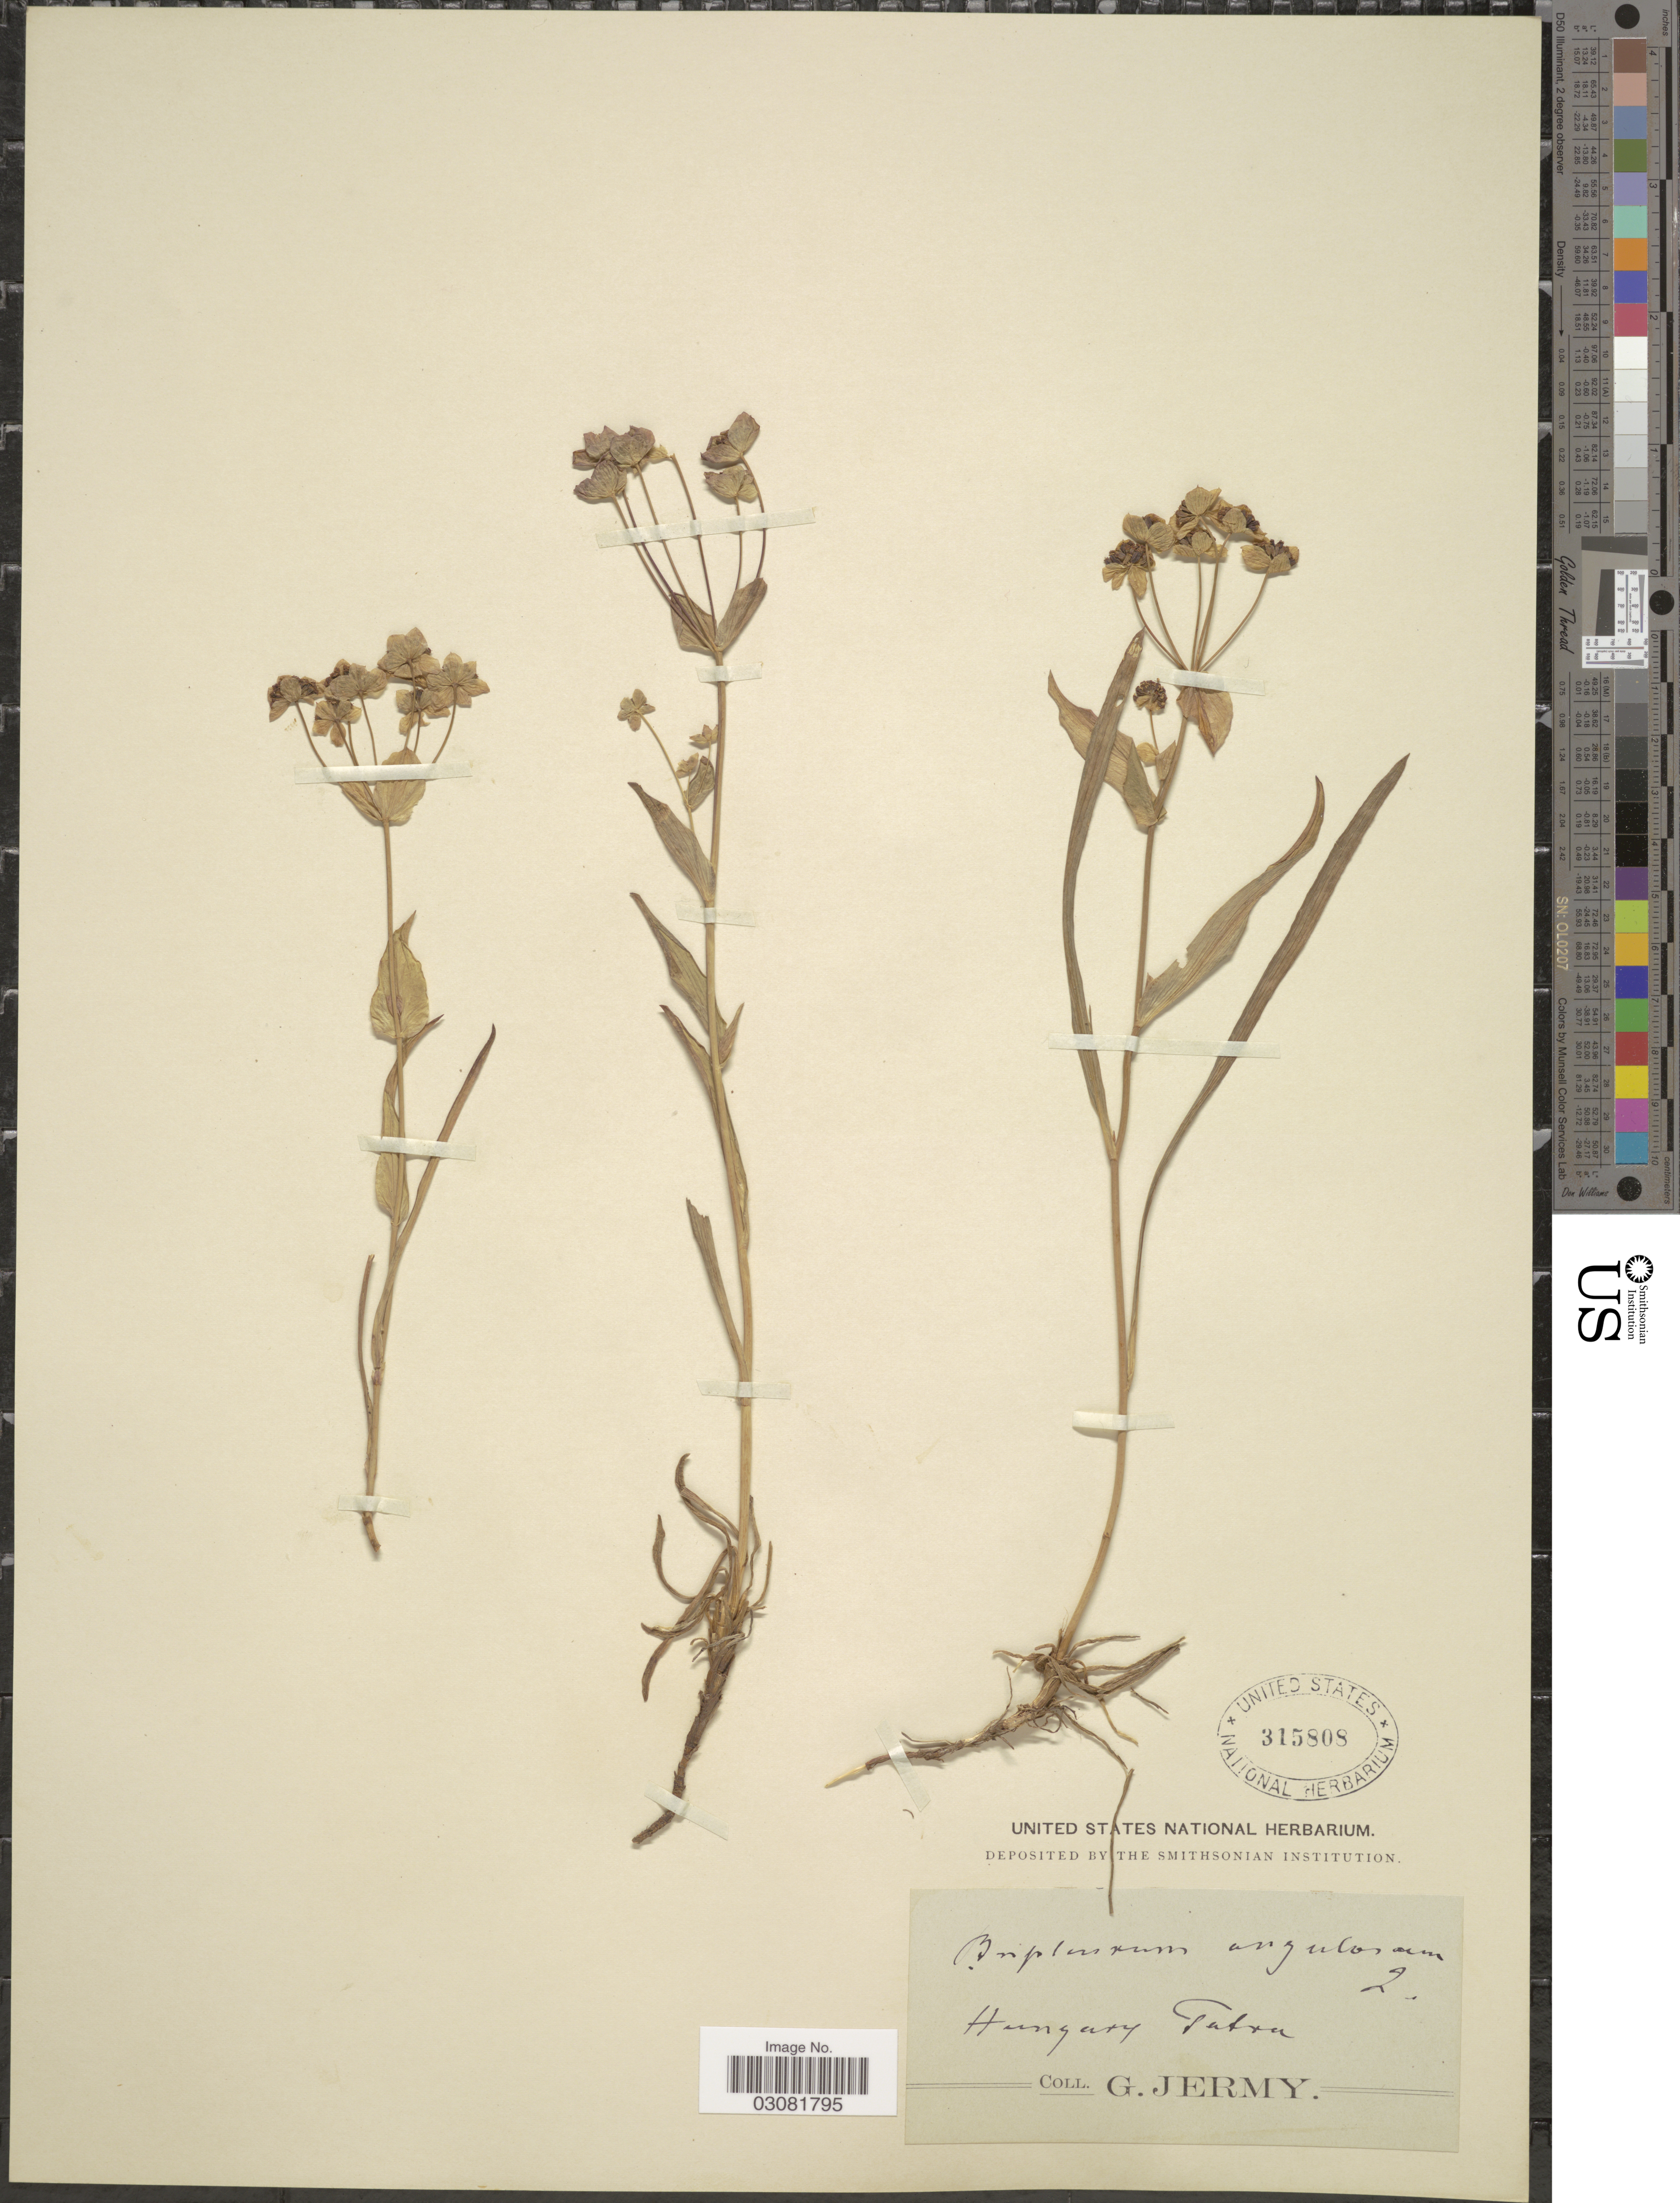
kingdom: Plantae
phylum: Tracheophyta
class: Magnoliopsida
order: Apiales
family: Apiaceae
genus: Bupleurum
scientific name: Bupleurum angulosum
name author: L.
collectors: G. Jermy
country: Hungary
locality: Tatra.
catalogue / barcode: US 315808